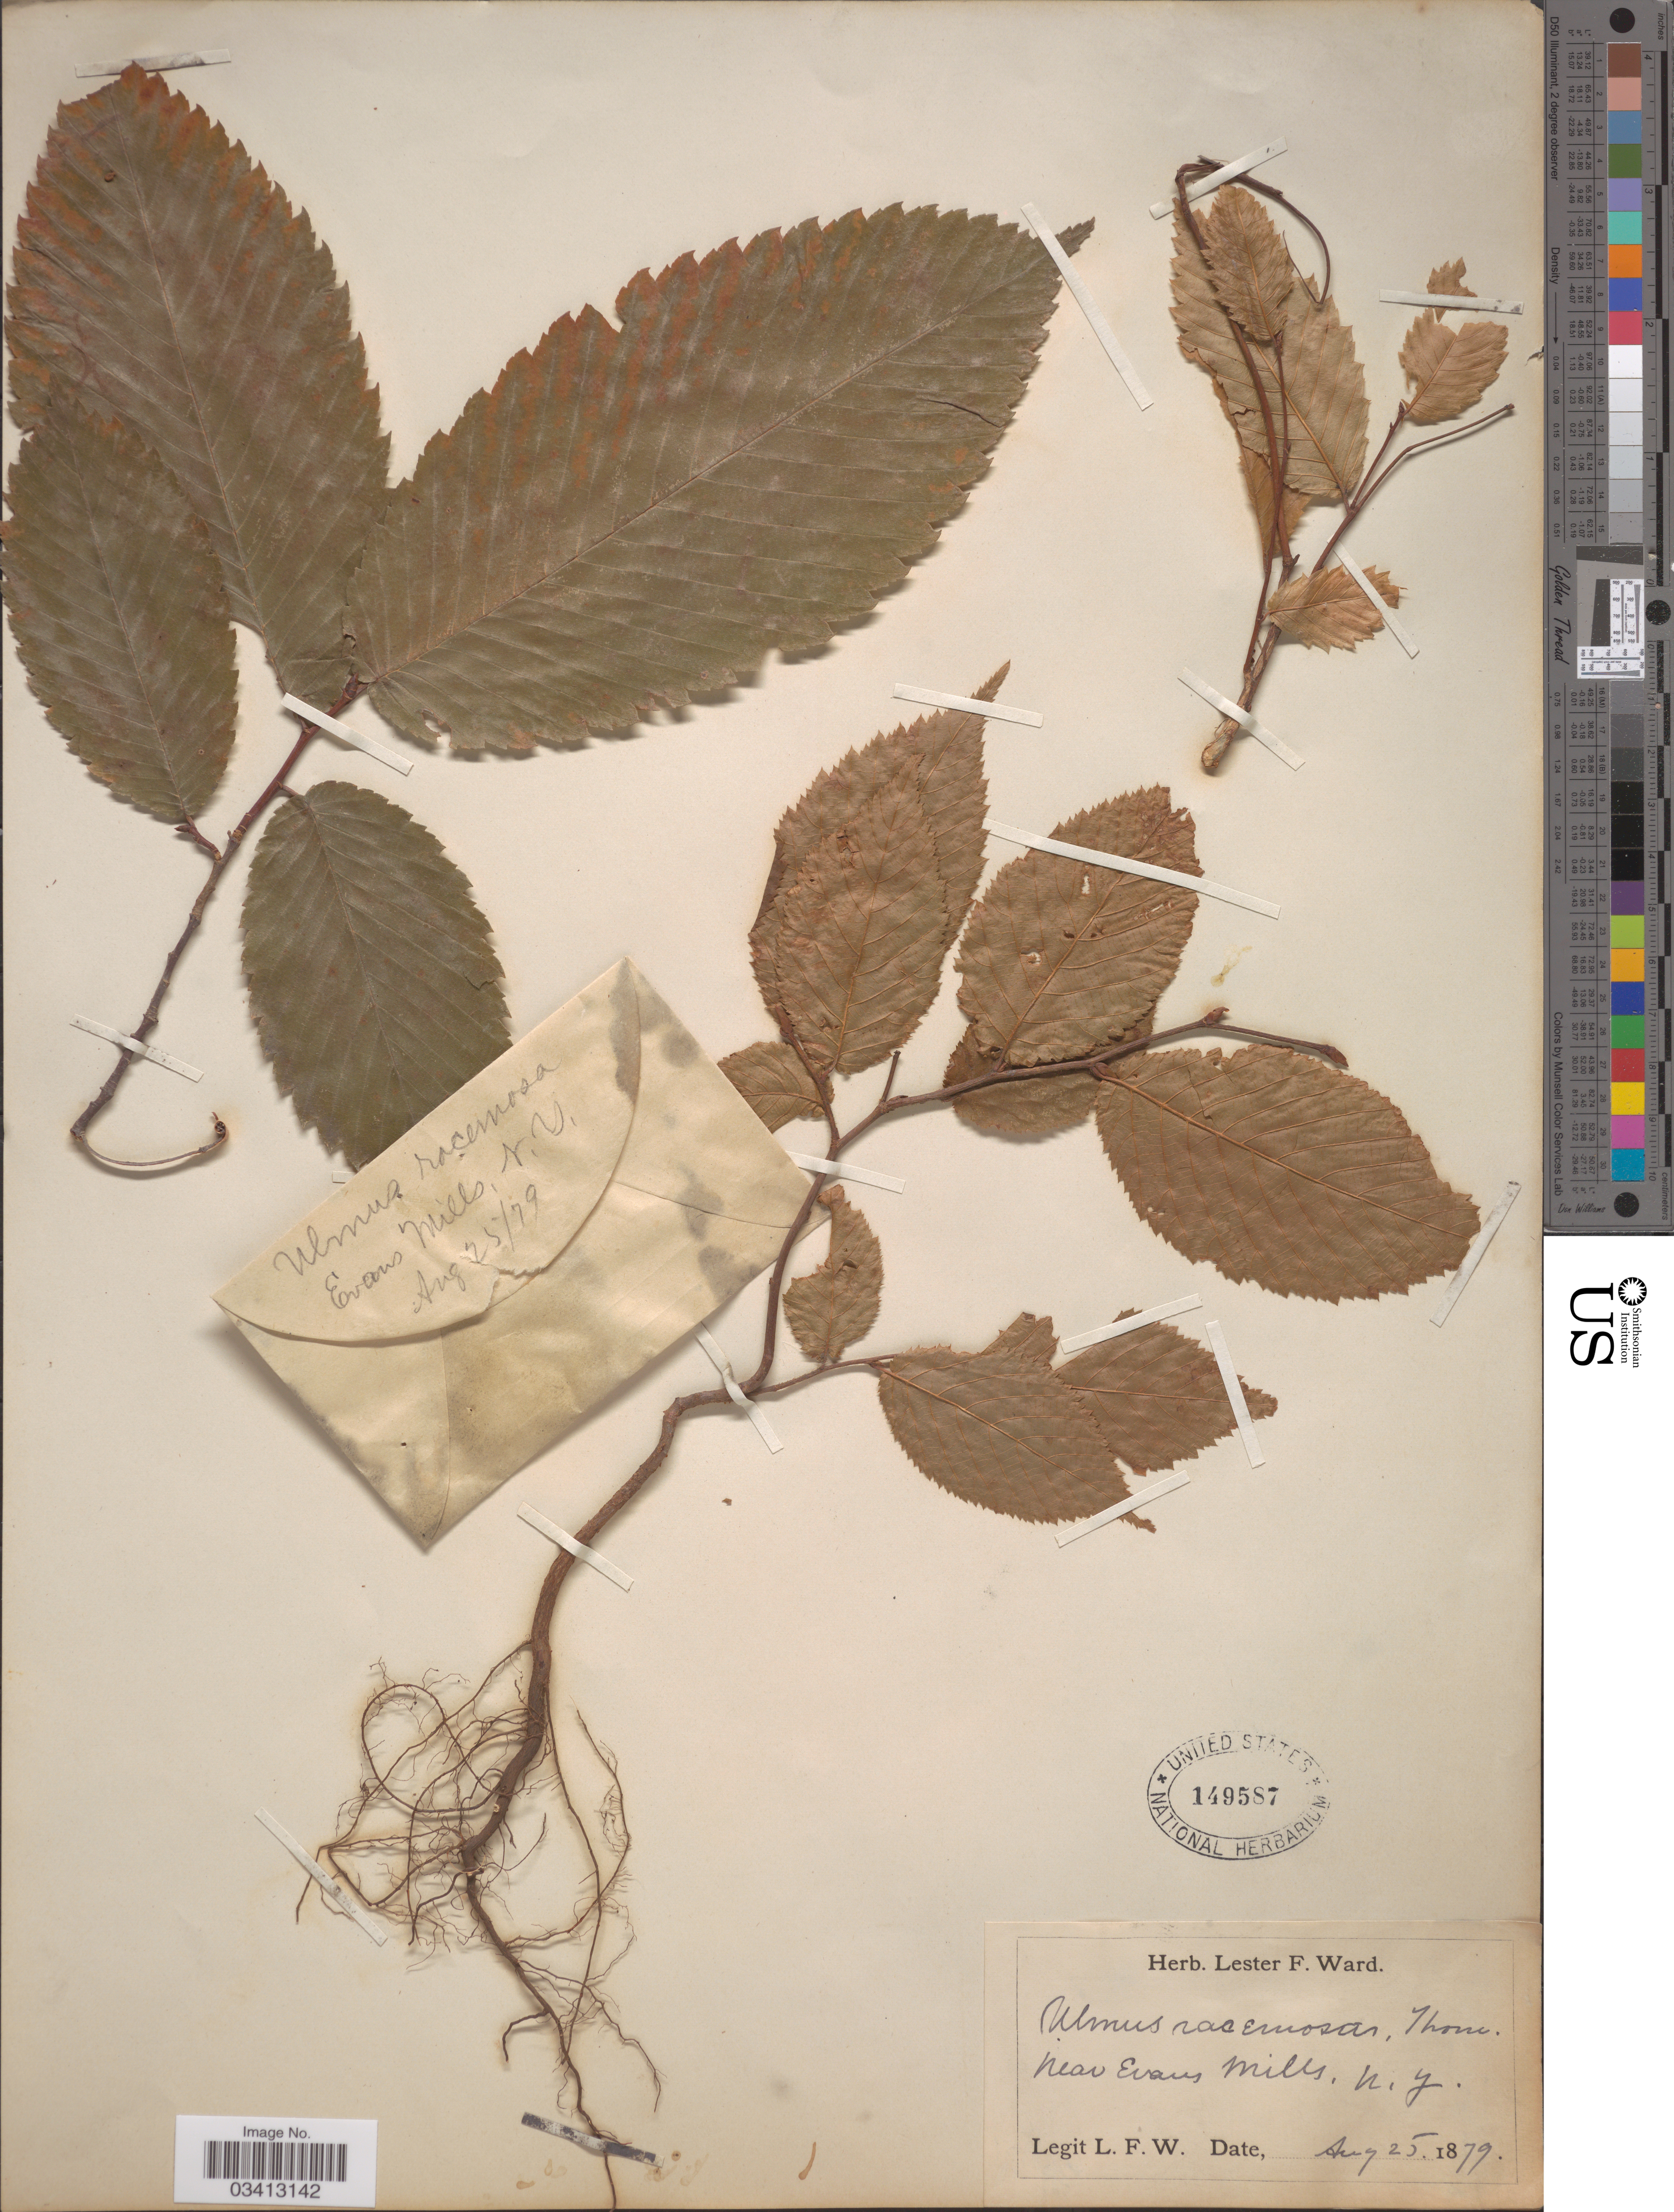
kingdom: Plantae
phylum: Tracheophyta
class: Magnoliopsida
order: Rosales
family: Ulmaceae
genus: Ulmus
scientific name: Ulmus thomasii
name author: Sarg.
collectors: L. F. Ward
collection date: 1879-08-25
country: United States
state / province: New York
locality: Near Evans Mills.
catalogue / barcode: US 149587